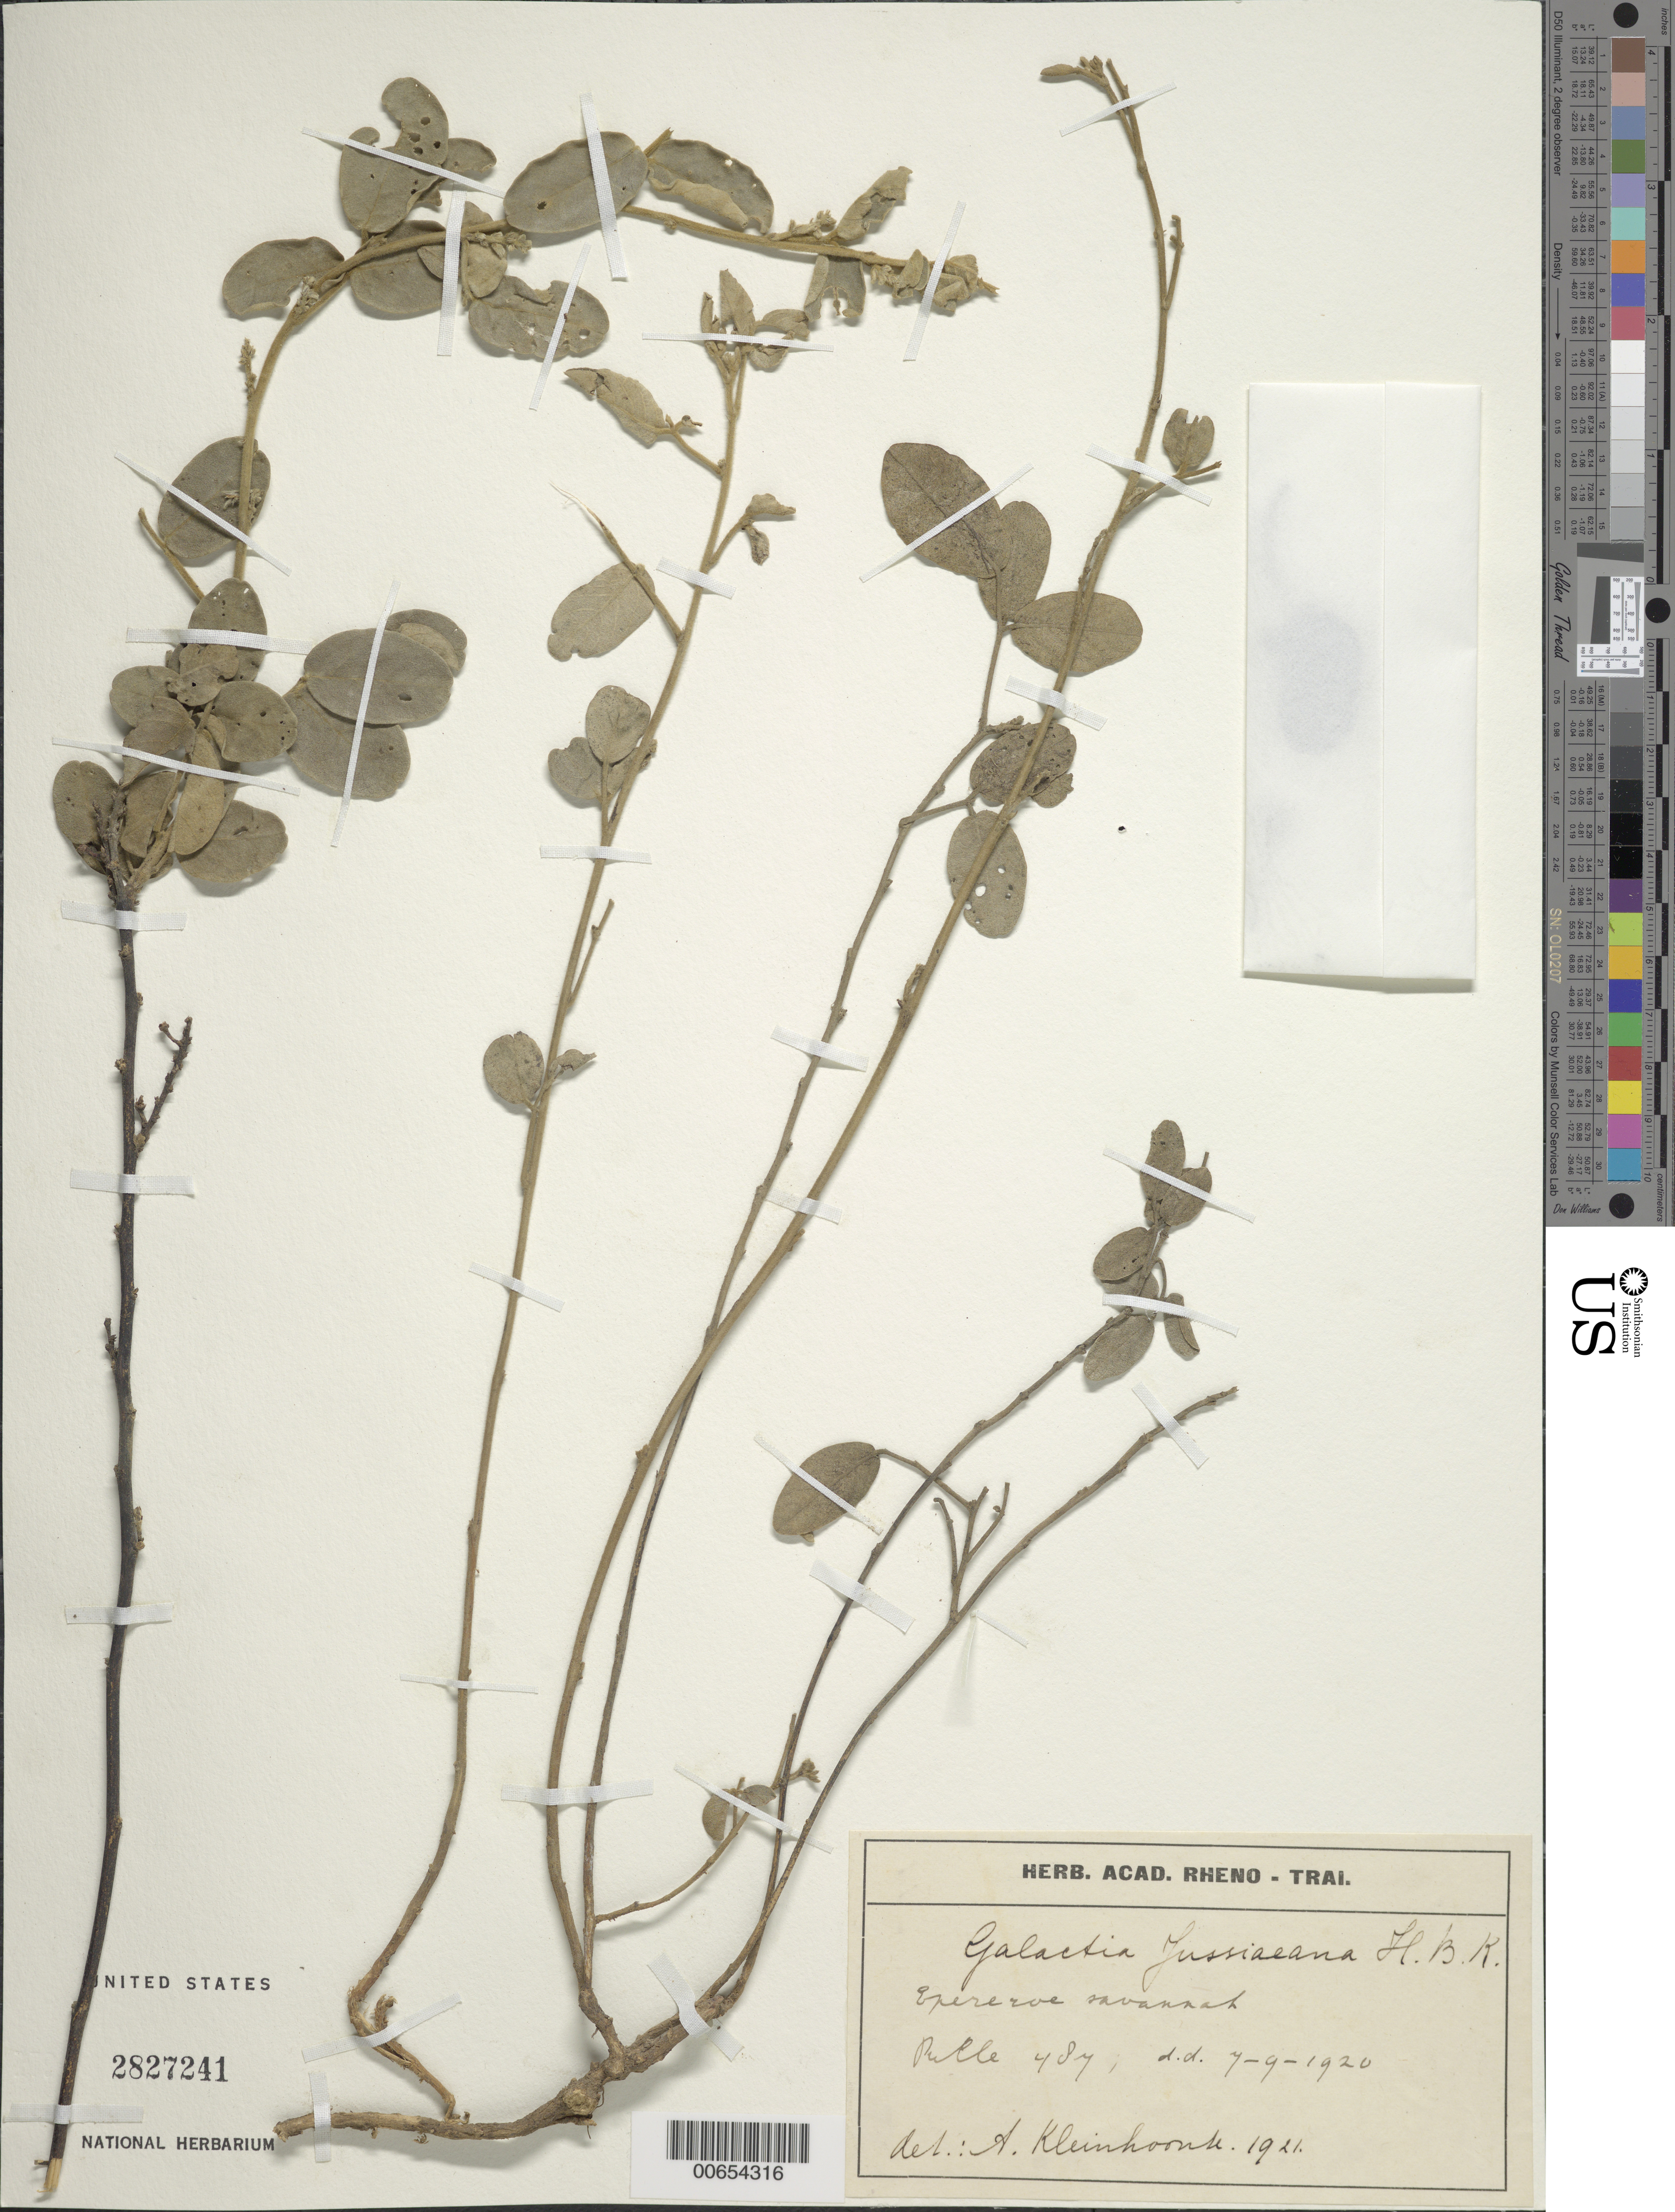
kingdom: Plantae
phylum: Tracheophyta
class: Magnoliopsida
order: Fabales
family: Fabaceae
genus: Galactia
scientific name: Galactia jussiaeana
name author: Kunth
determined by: Kleinhoonte, Anthonia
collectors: A. A. Pulle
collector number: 487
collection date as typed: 7-Sep-20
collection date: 1920-09-07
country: Suriname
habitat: Savanna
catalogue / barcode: US 2827241